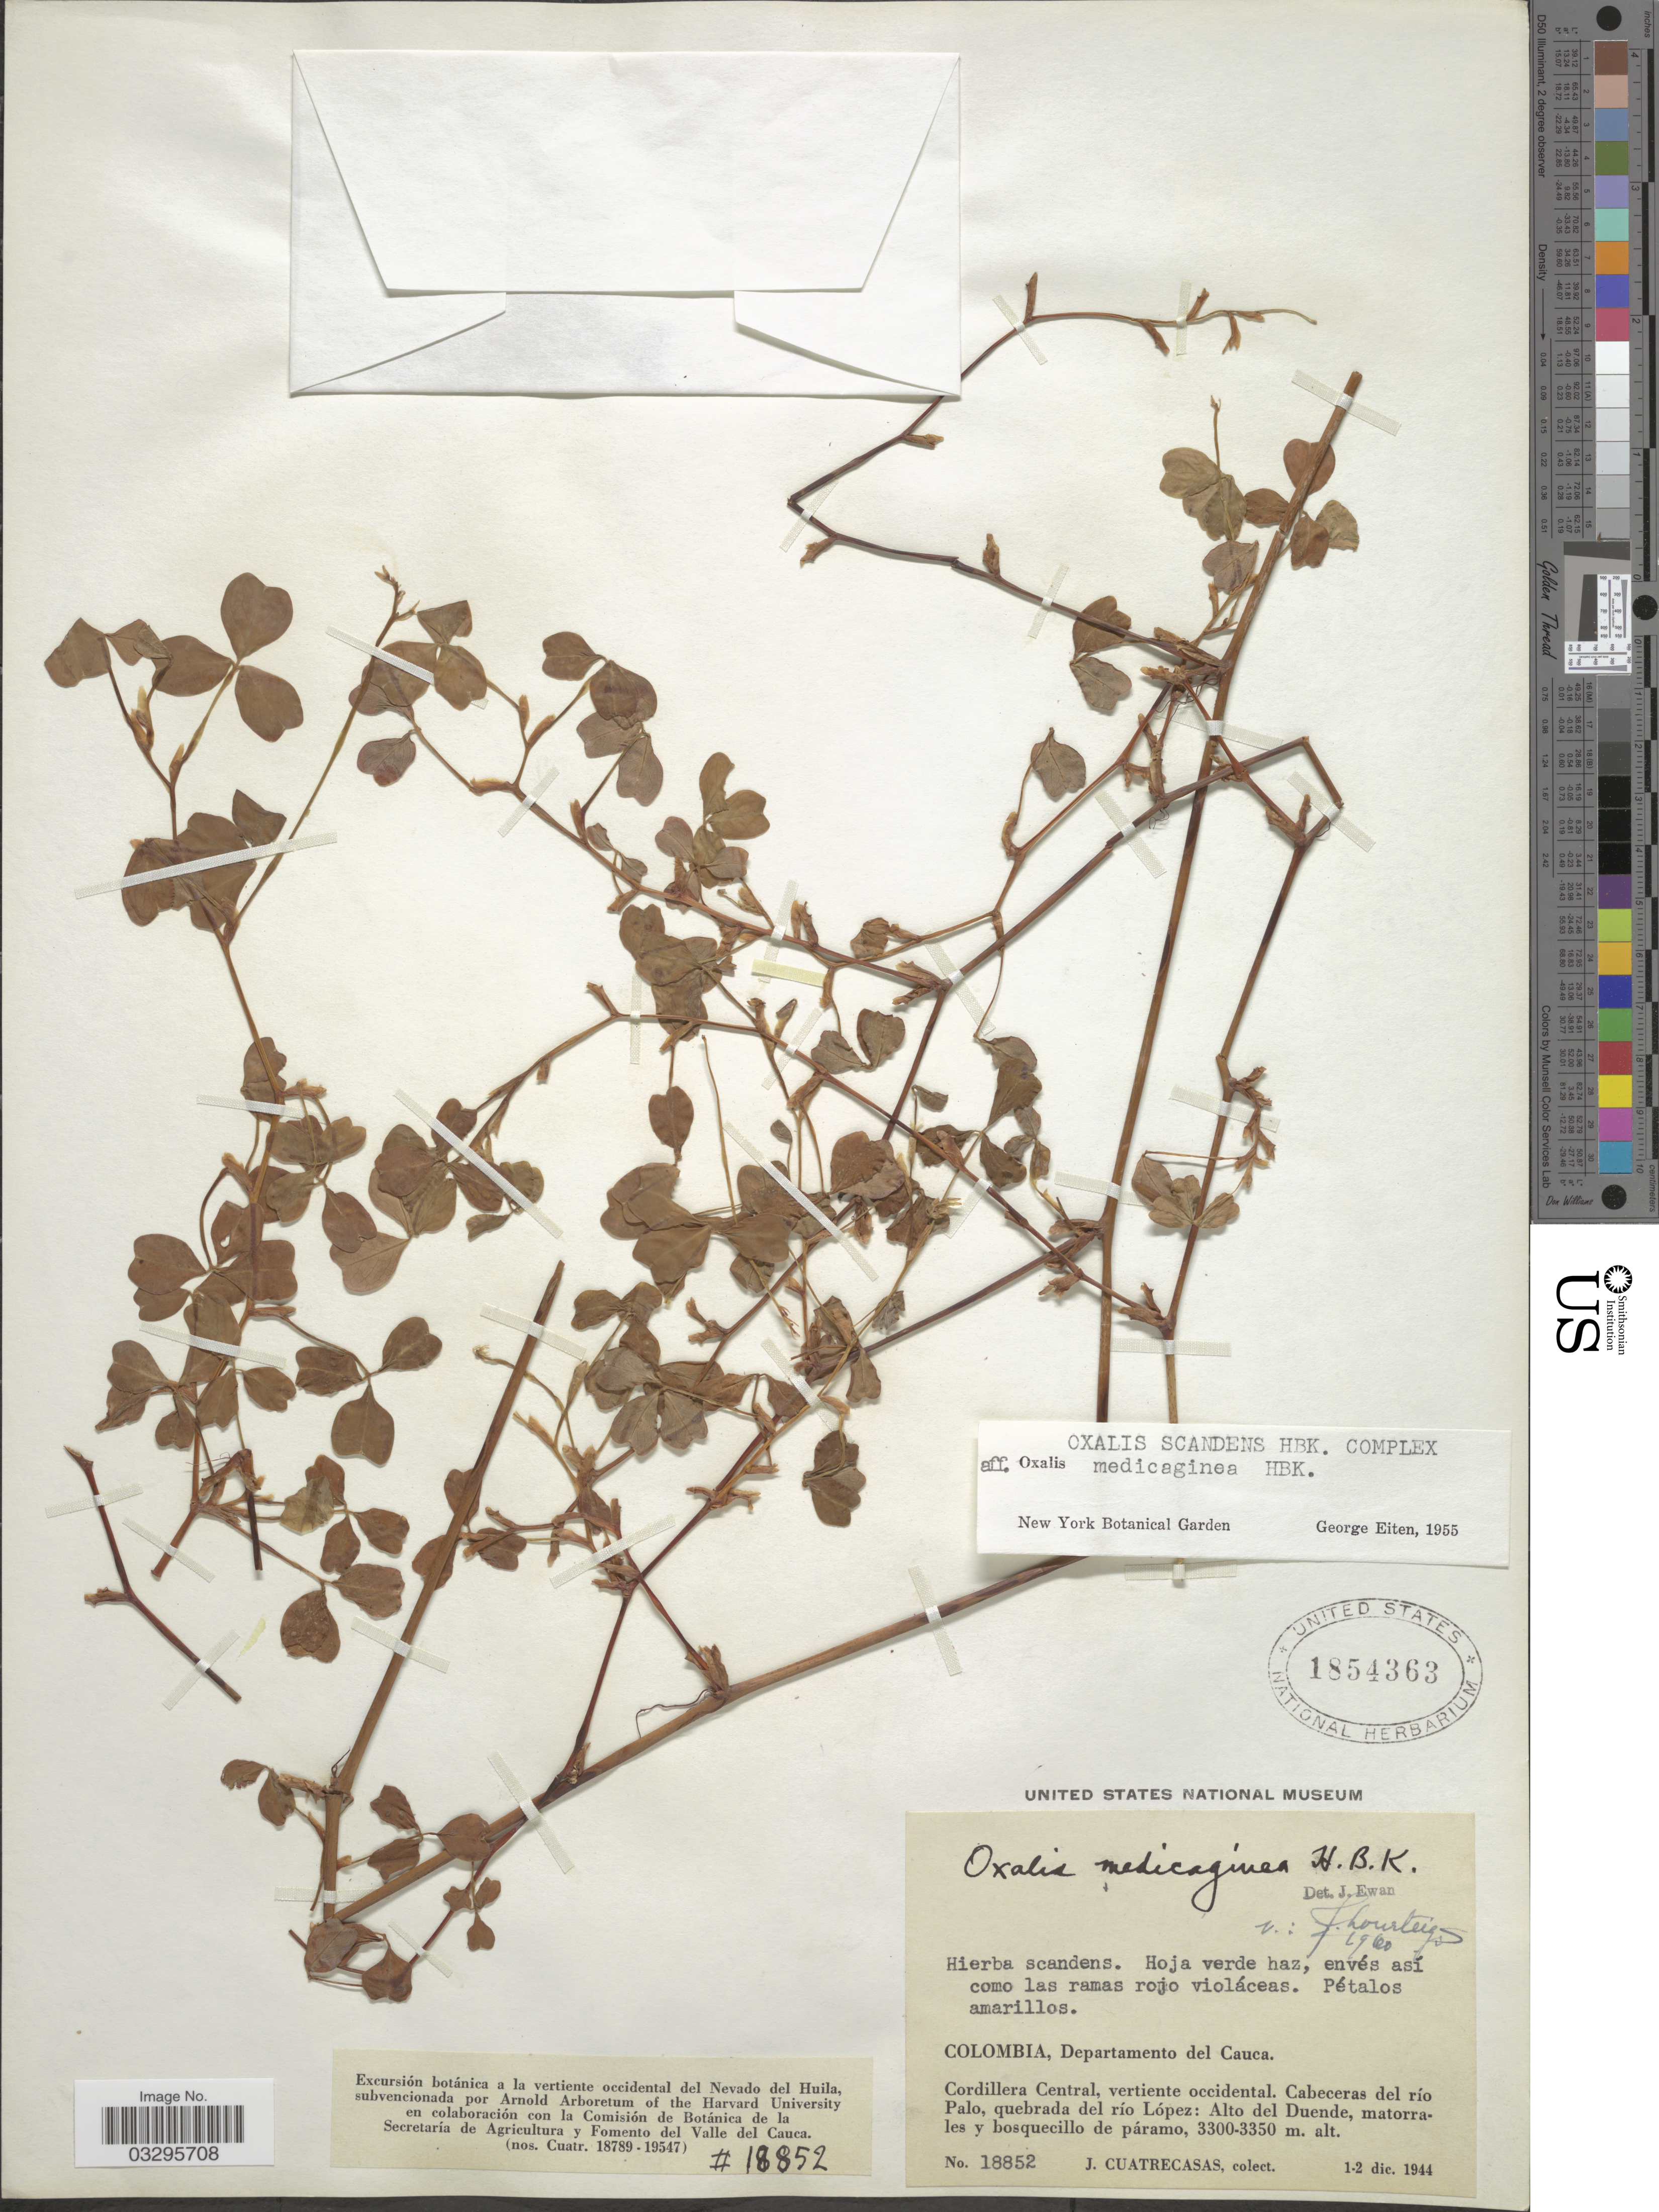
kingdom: Plantae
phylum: Tracheophyta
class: Magnoliopsida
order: Oxalidales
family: Oxalidaceae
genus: Oxalis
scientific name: Oxalis medicaginea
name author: Kunth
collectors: J. Cuatrecasas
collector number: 18852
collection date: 1944-12-01/1944-12-02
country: Colombia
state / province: Cauca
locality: Departamento del Cauca, Cordillera Central, vertiente occidental. Cabeceras del río Palo, quebrada del río López: Alto del Duende.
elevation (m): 3300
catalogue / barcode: US 1854363